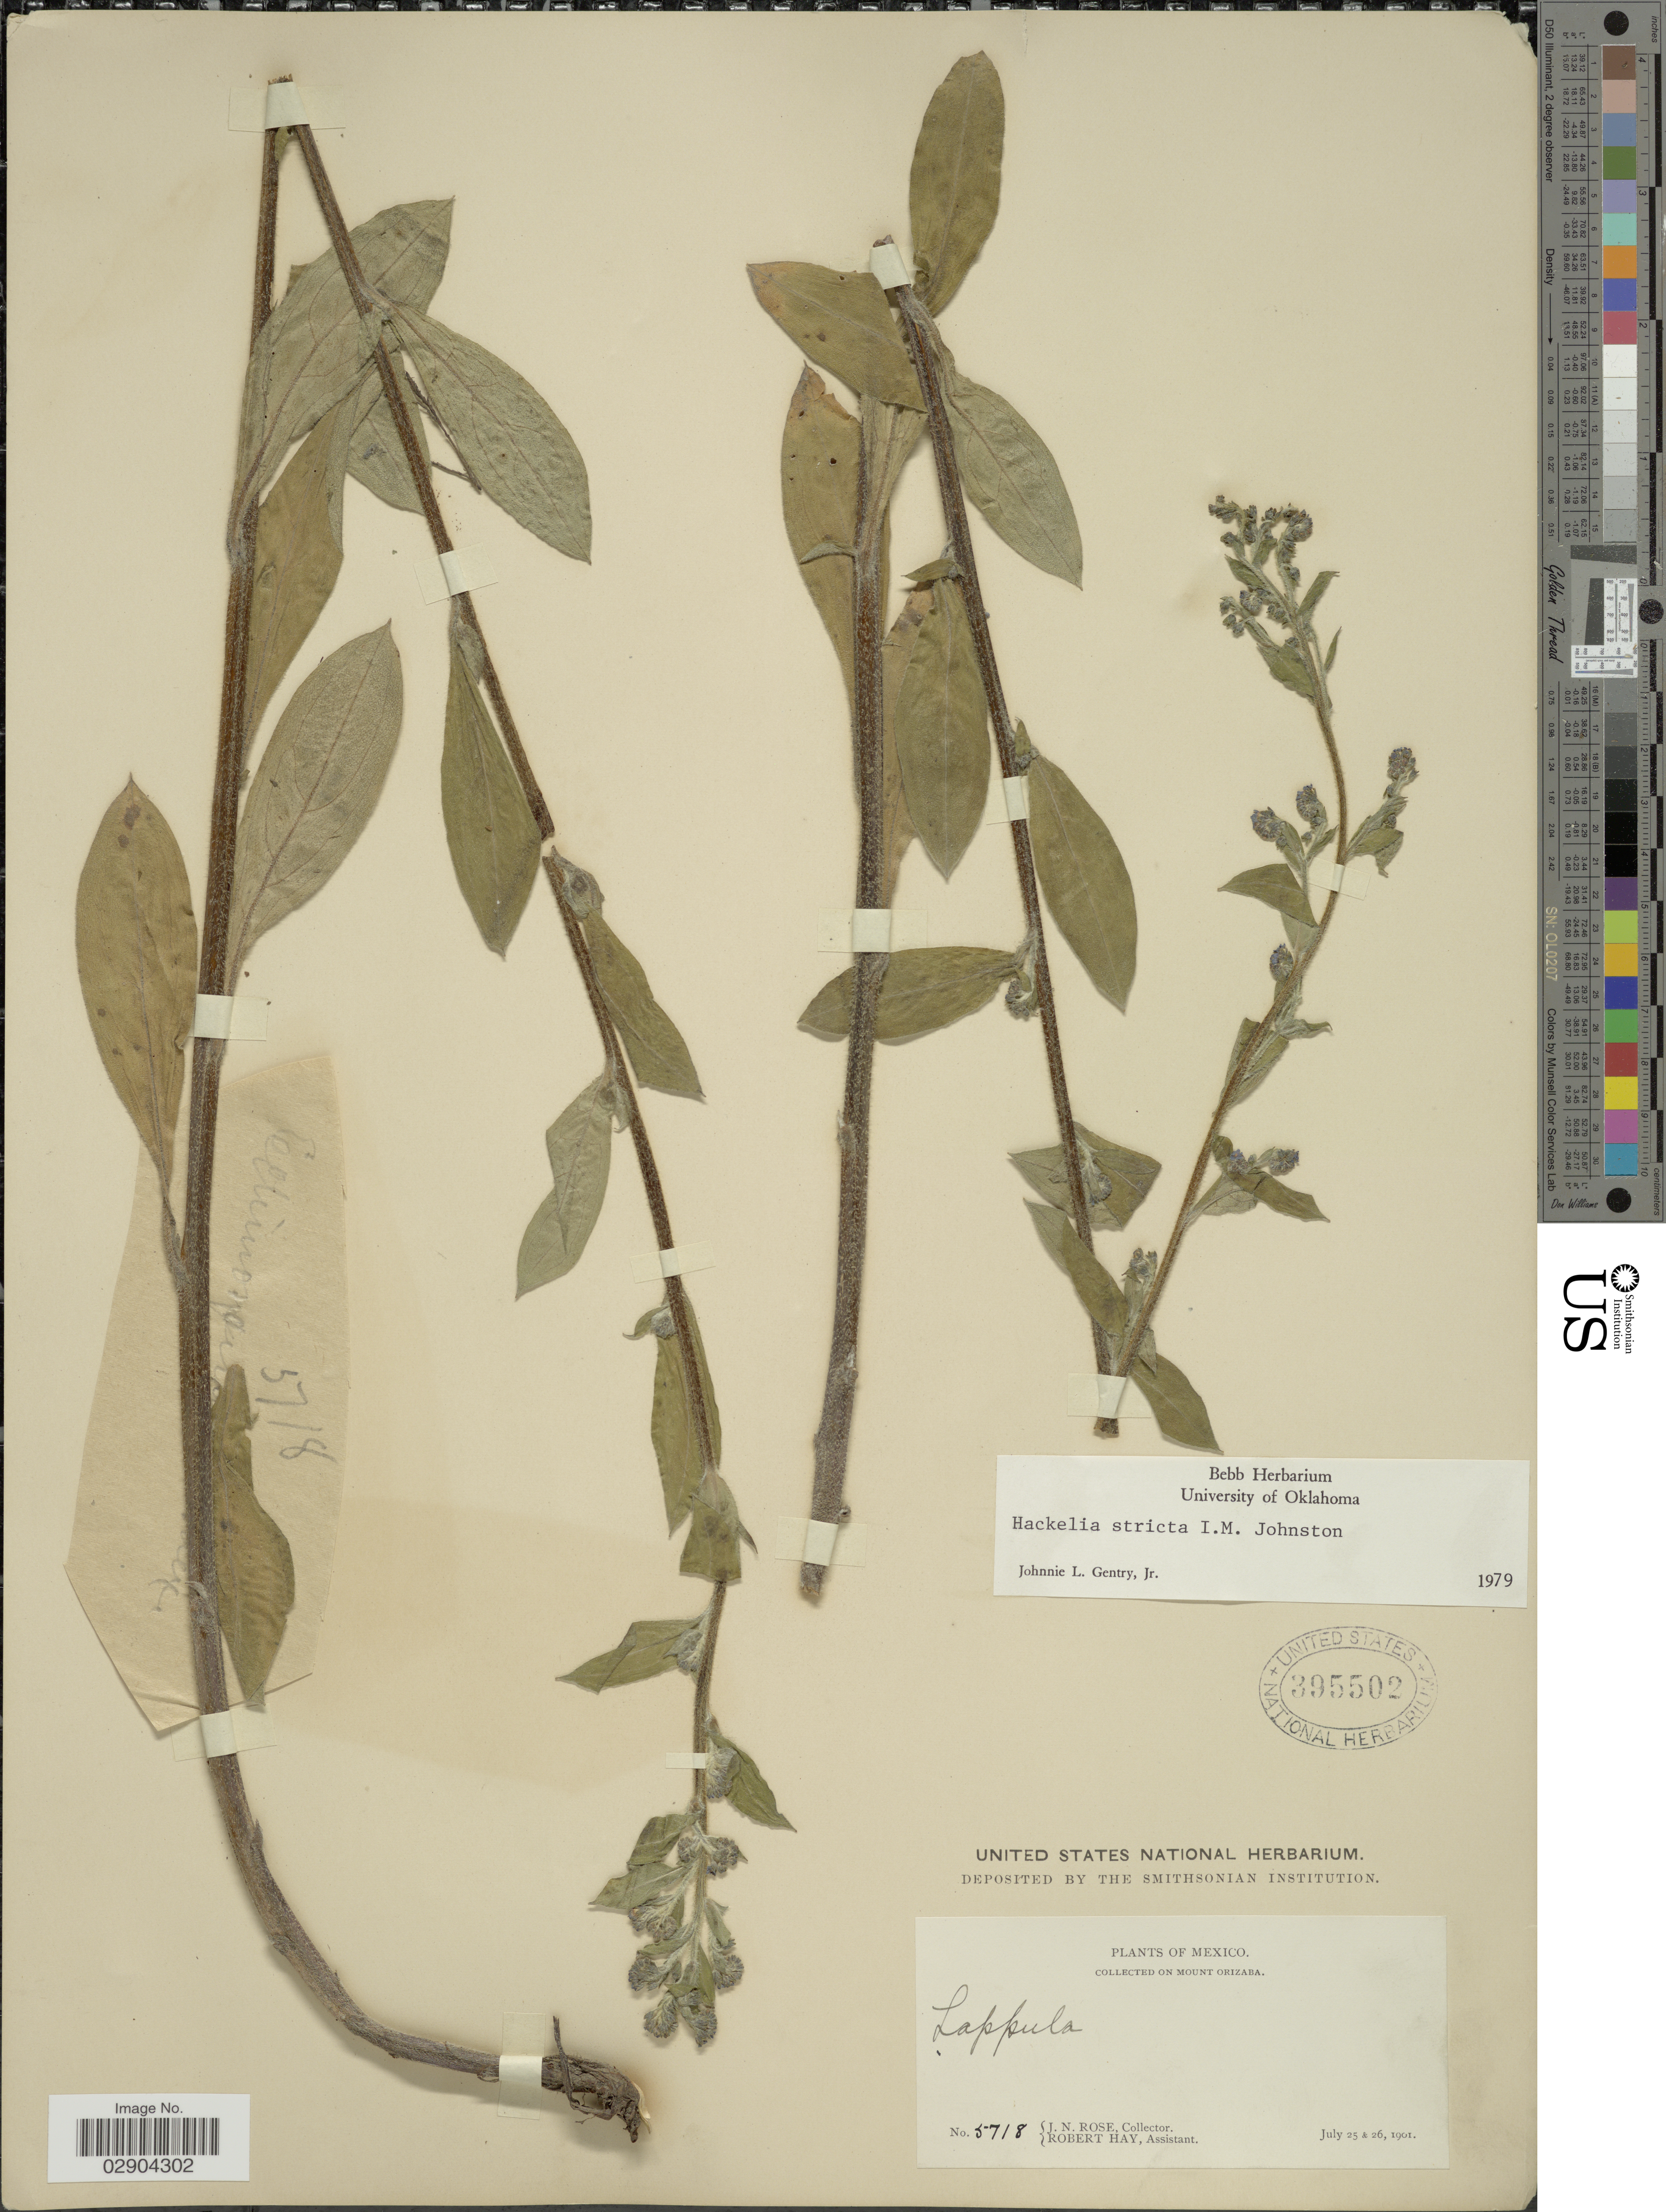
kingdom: Plantae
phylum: Tracheophyta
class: Magnoliopsida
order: Boraginales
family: Boraginaceae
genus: Hackelia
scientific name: Hackelia mexicana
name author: (Schltdl. & Cham.) I.M. Johnst.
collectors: J. N. Rose & R. Hay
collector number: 5718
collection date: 1901-07-25/1901-07-26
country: Mexico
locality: On Mount Orizaba.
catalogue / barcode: US 395502